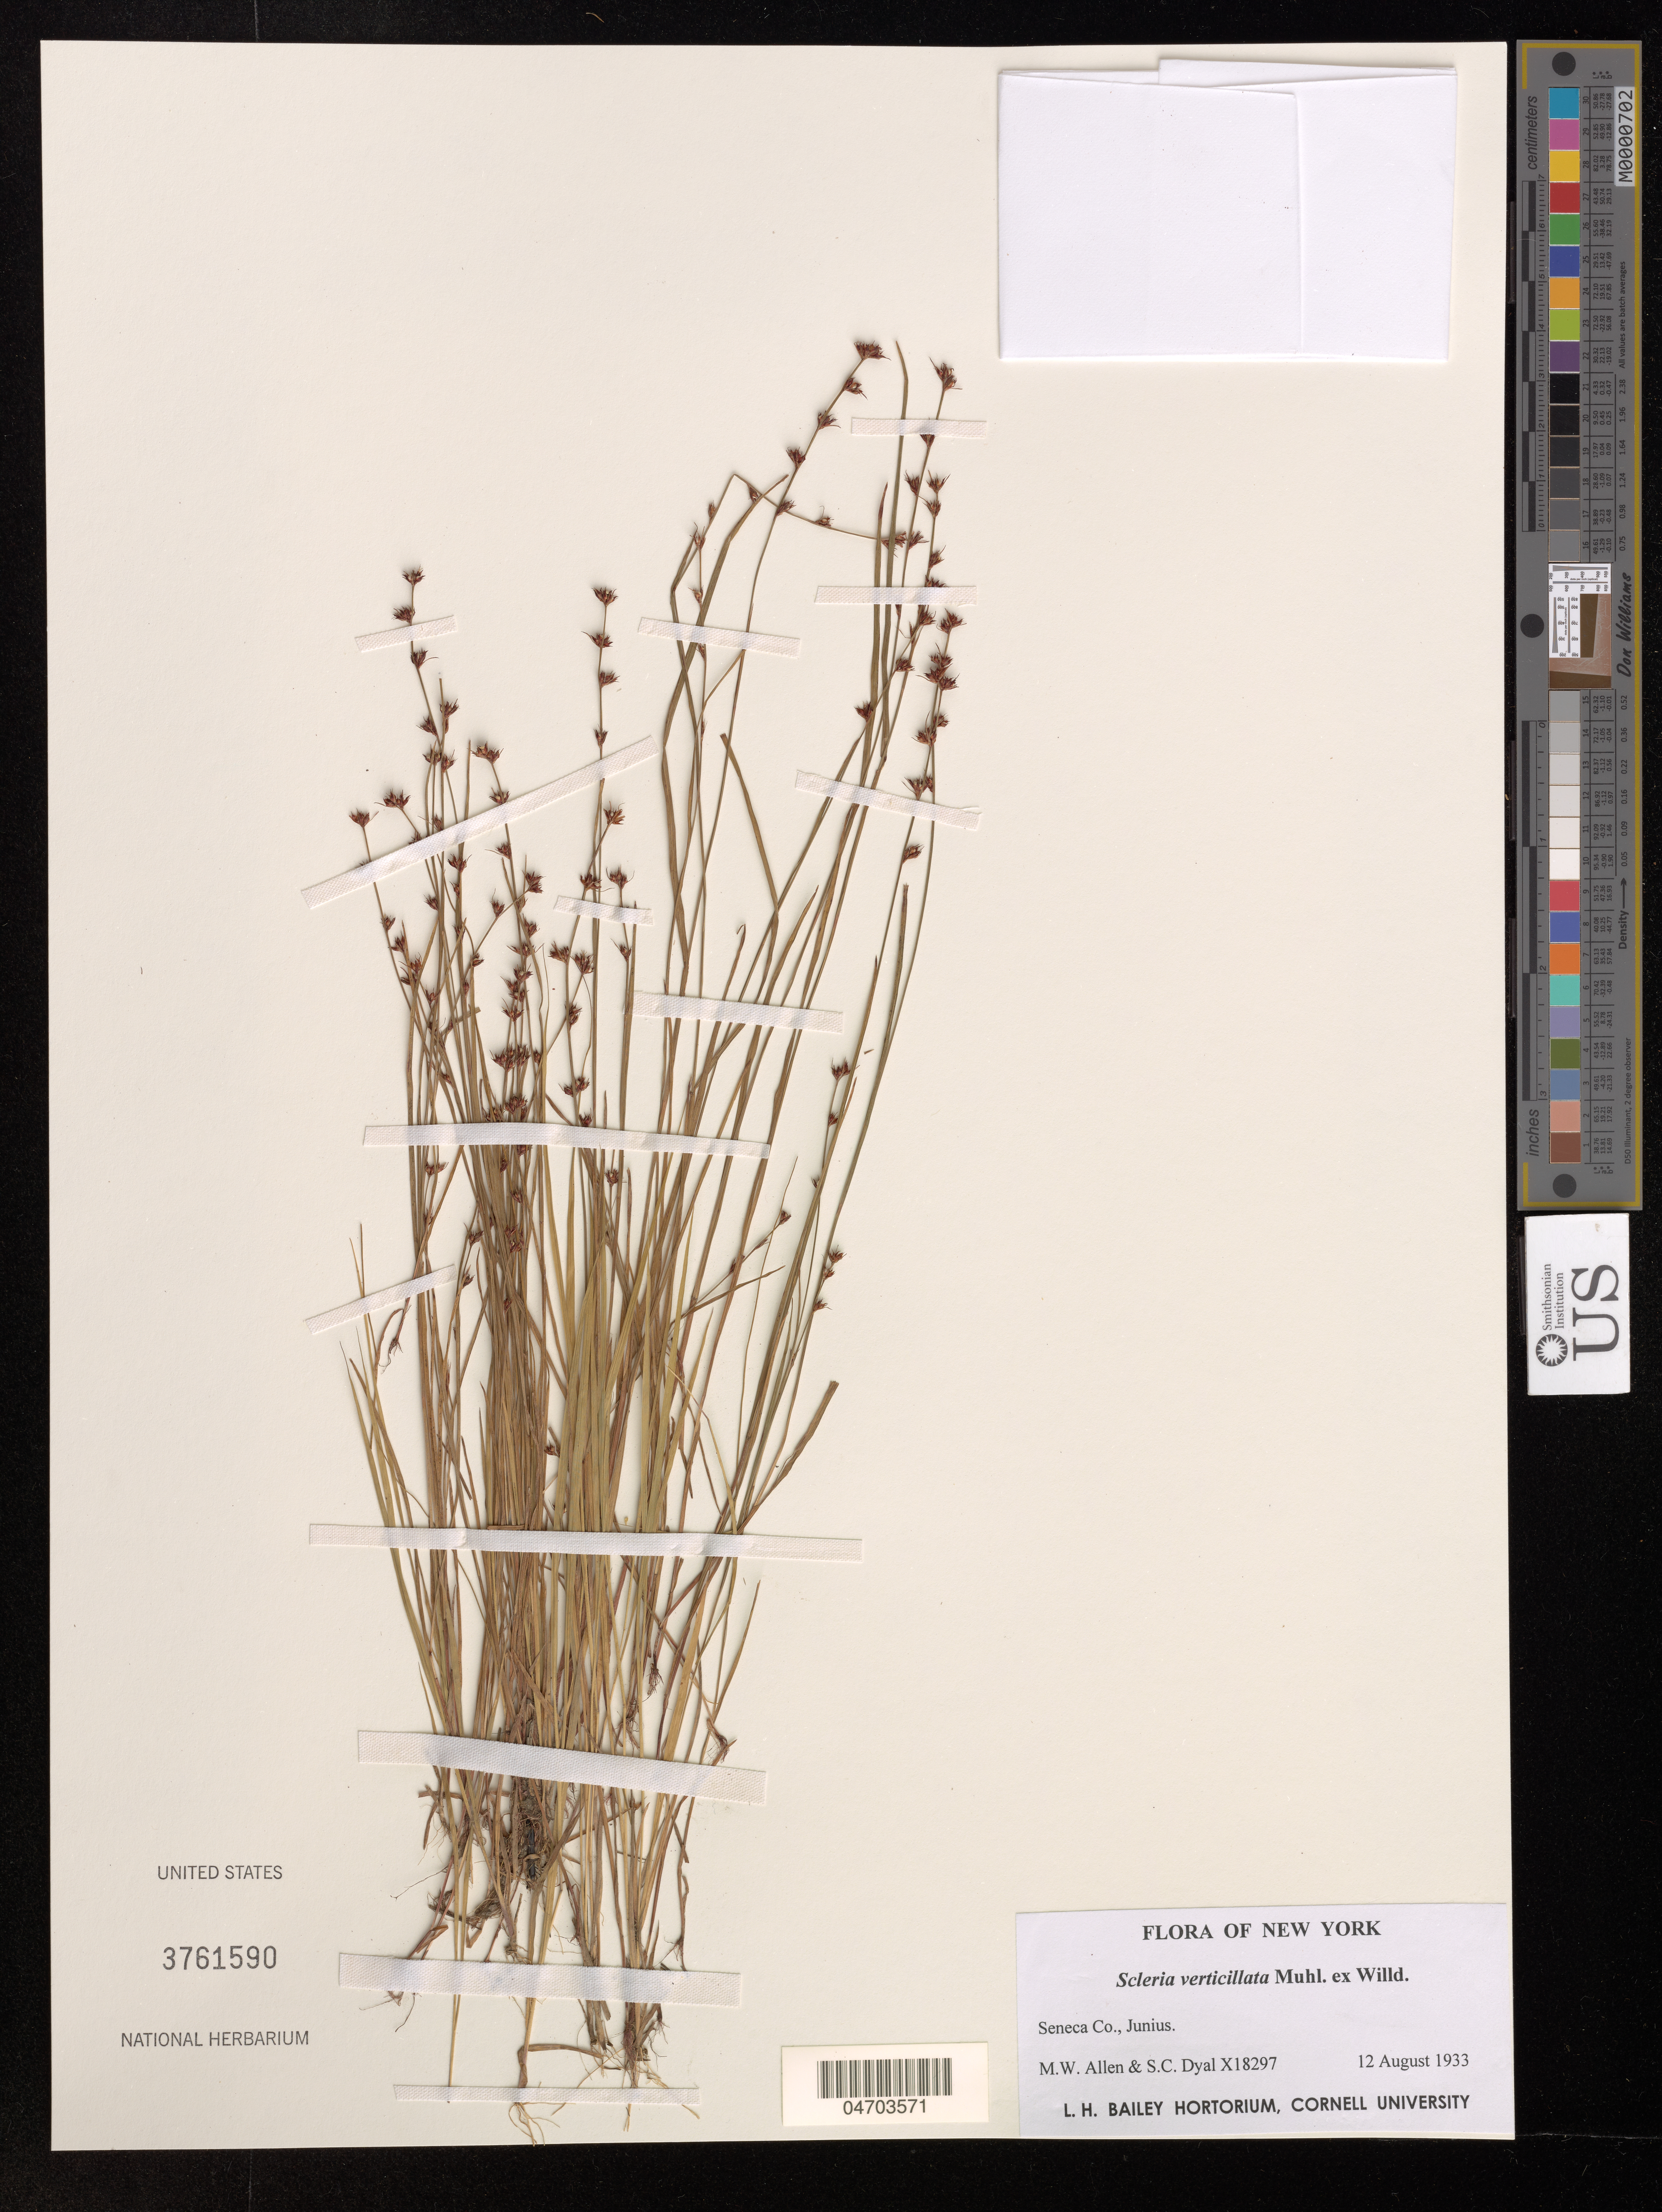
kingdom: Plantae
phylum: Tracheophyta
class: Liliopsida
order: Poales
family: Cyperaceae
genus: Scleria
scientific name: Scleria verticillata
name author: Muhl. ex Willd.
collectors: M. Allen & S. Dyal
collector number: X18297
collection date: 1933-08-12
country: United States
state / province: New York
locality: Seneca Co., Junius.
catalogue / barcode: US 3761590